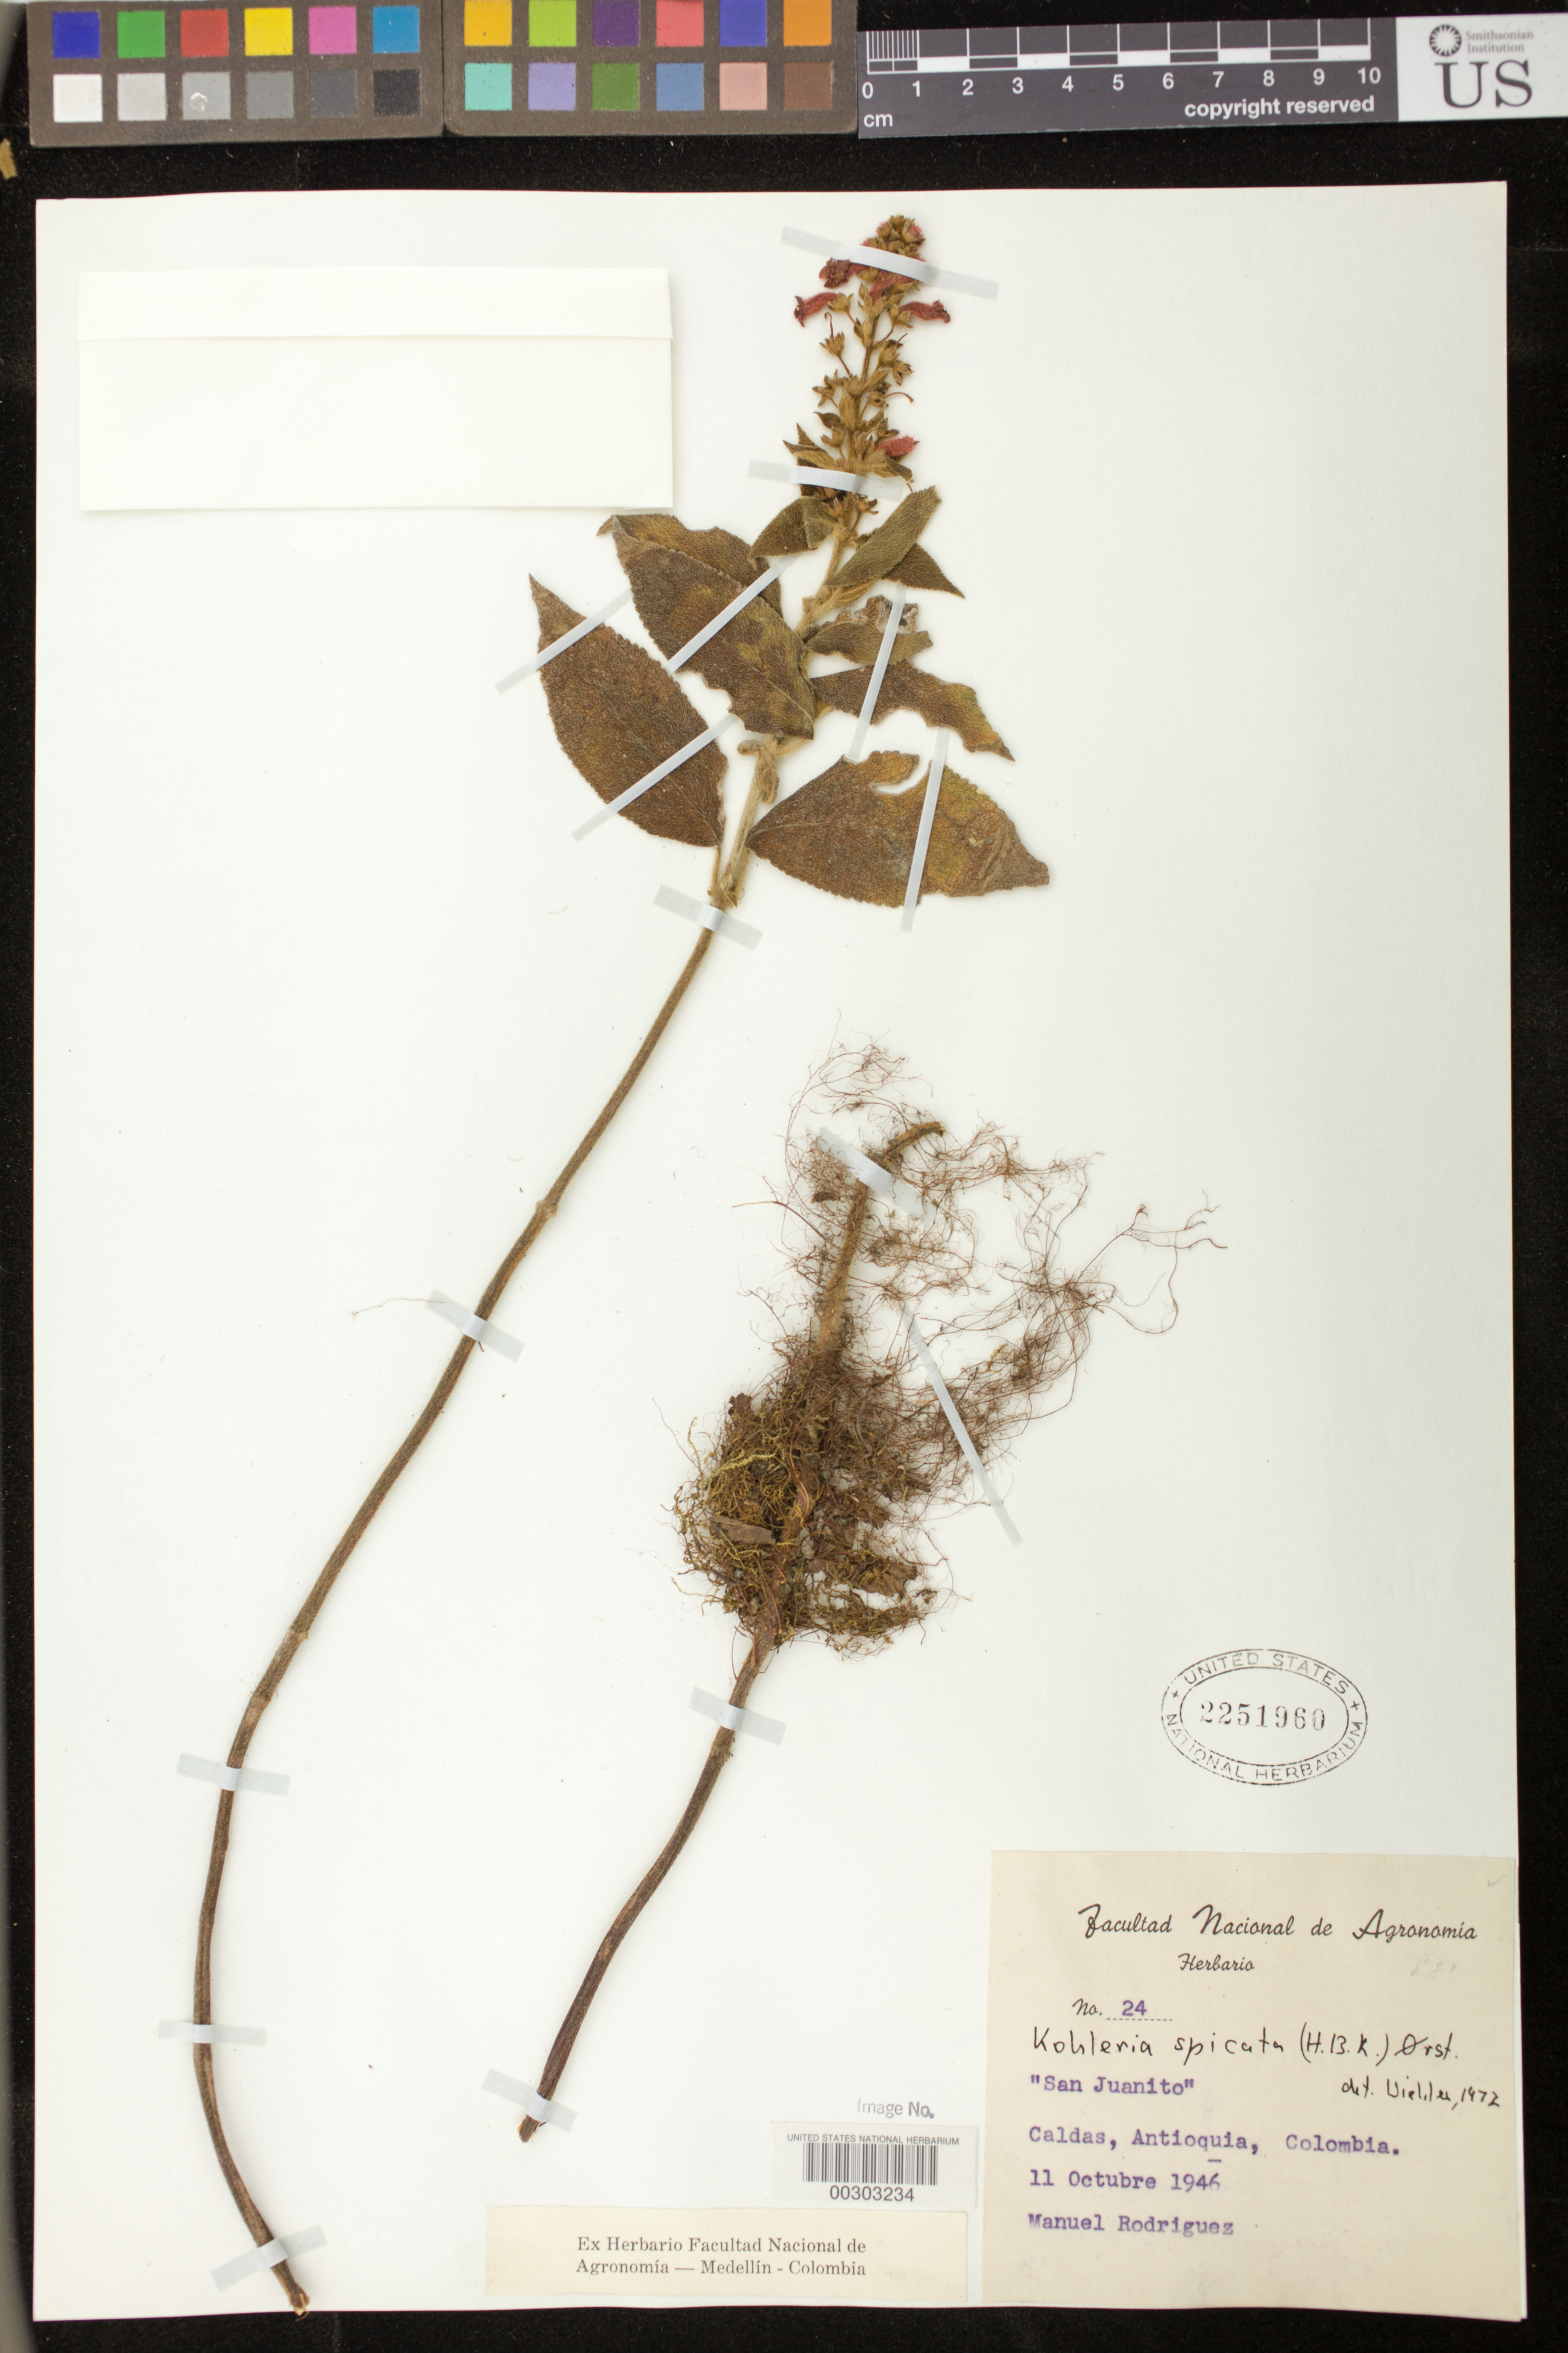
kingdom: Plantae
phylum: Tracheophyta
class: Magnoliopsida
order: Lamiales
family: Gesneriaceae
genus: Kohleria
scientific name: Kohleria spicata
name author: (Kunth) Oerst.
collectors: M. Rodriguez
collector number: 24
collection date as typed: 11 Oct 1946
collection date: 1946-10-11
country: Colombia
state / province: Antioquia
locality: San Juanito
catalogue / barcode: US 2251960